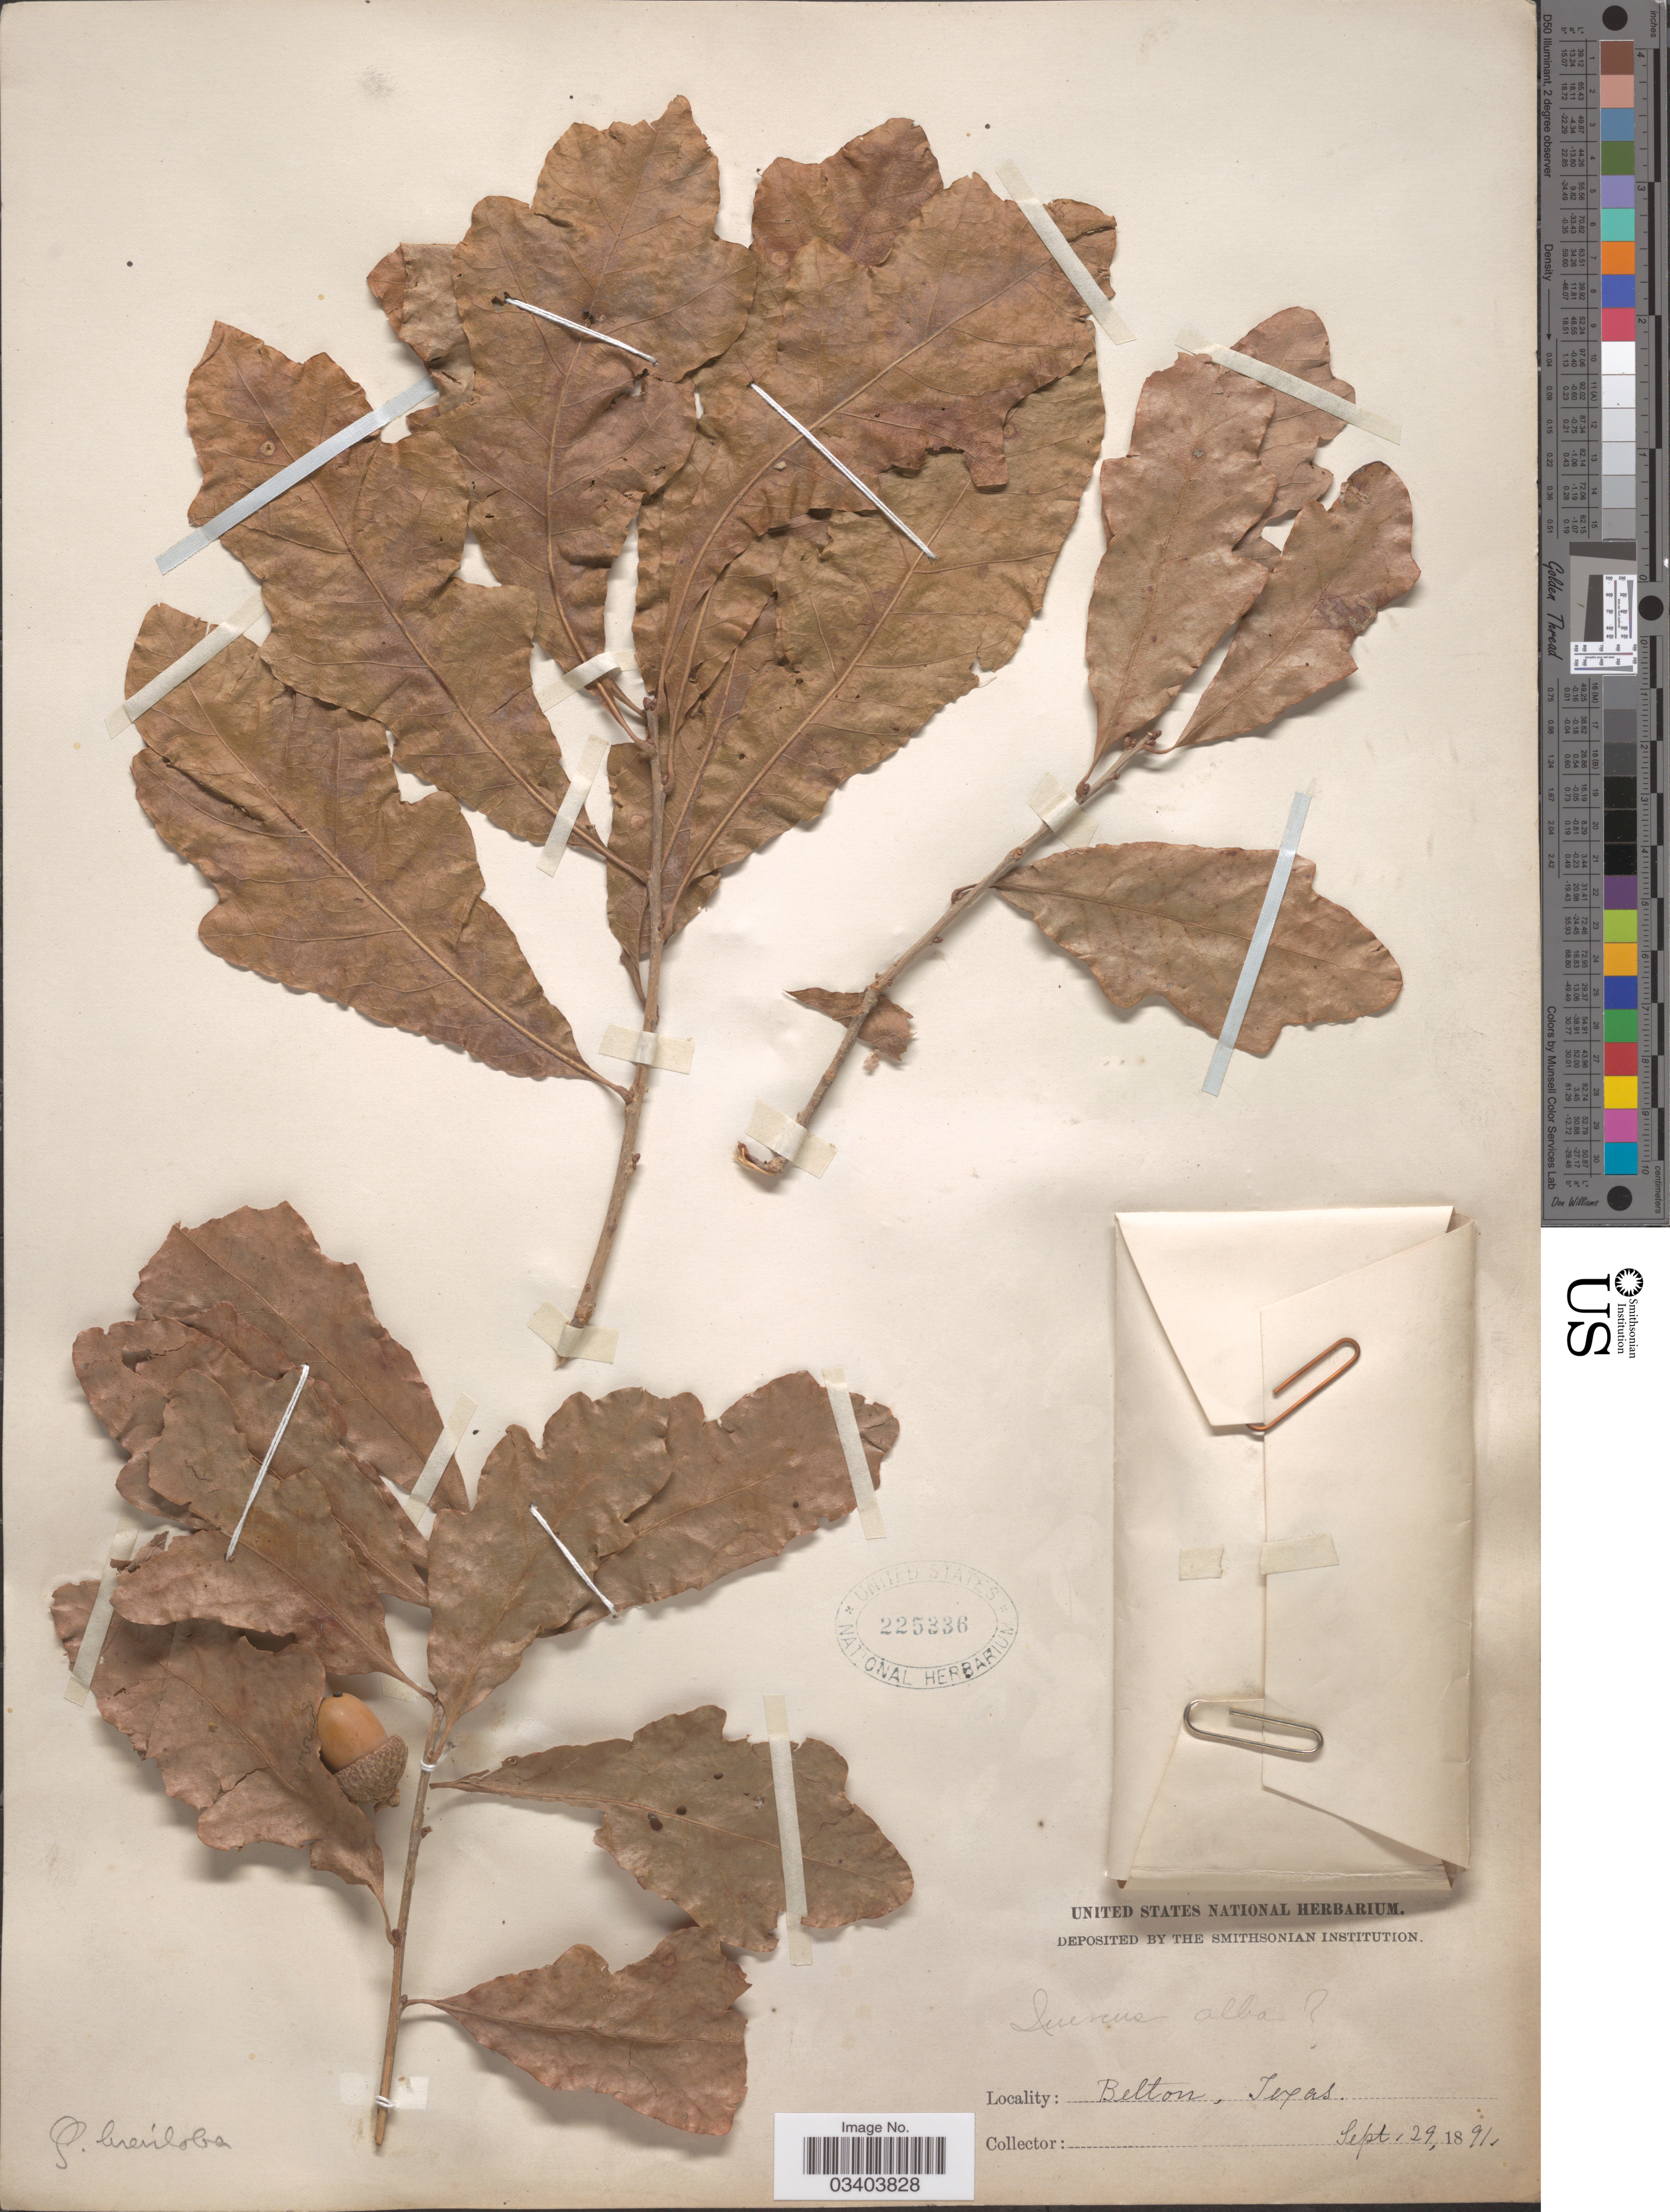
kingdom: Plantae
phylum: Tracheophyta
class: Magnoliopsida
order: Fagales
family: Fagaceae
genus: Quercus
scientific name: Quercus breviloba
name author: (Torr.) Sarg.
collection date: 1891-09-29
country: United States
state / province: Texas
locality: Belton.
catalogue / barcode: US 225336